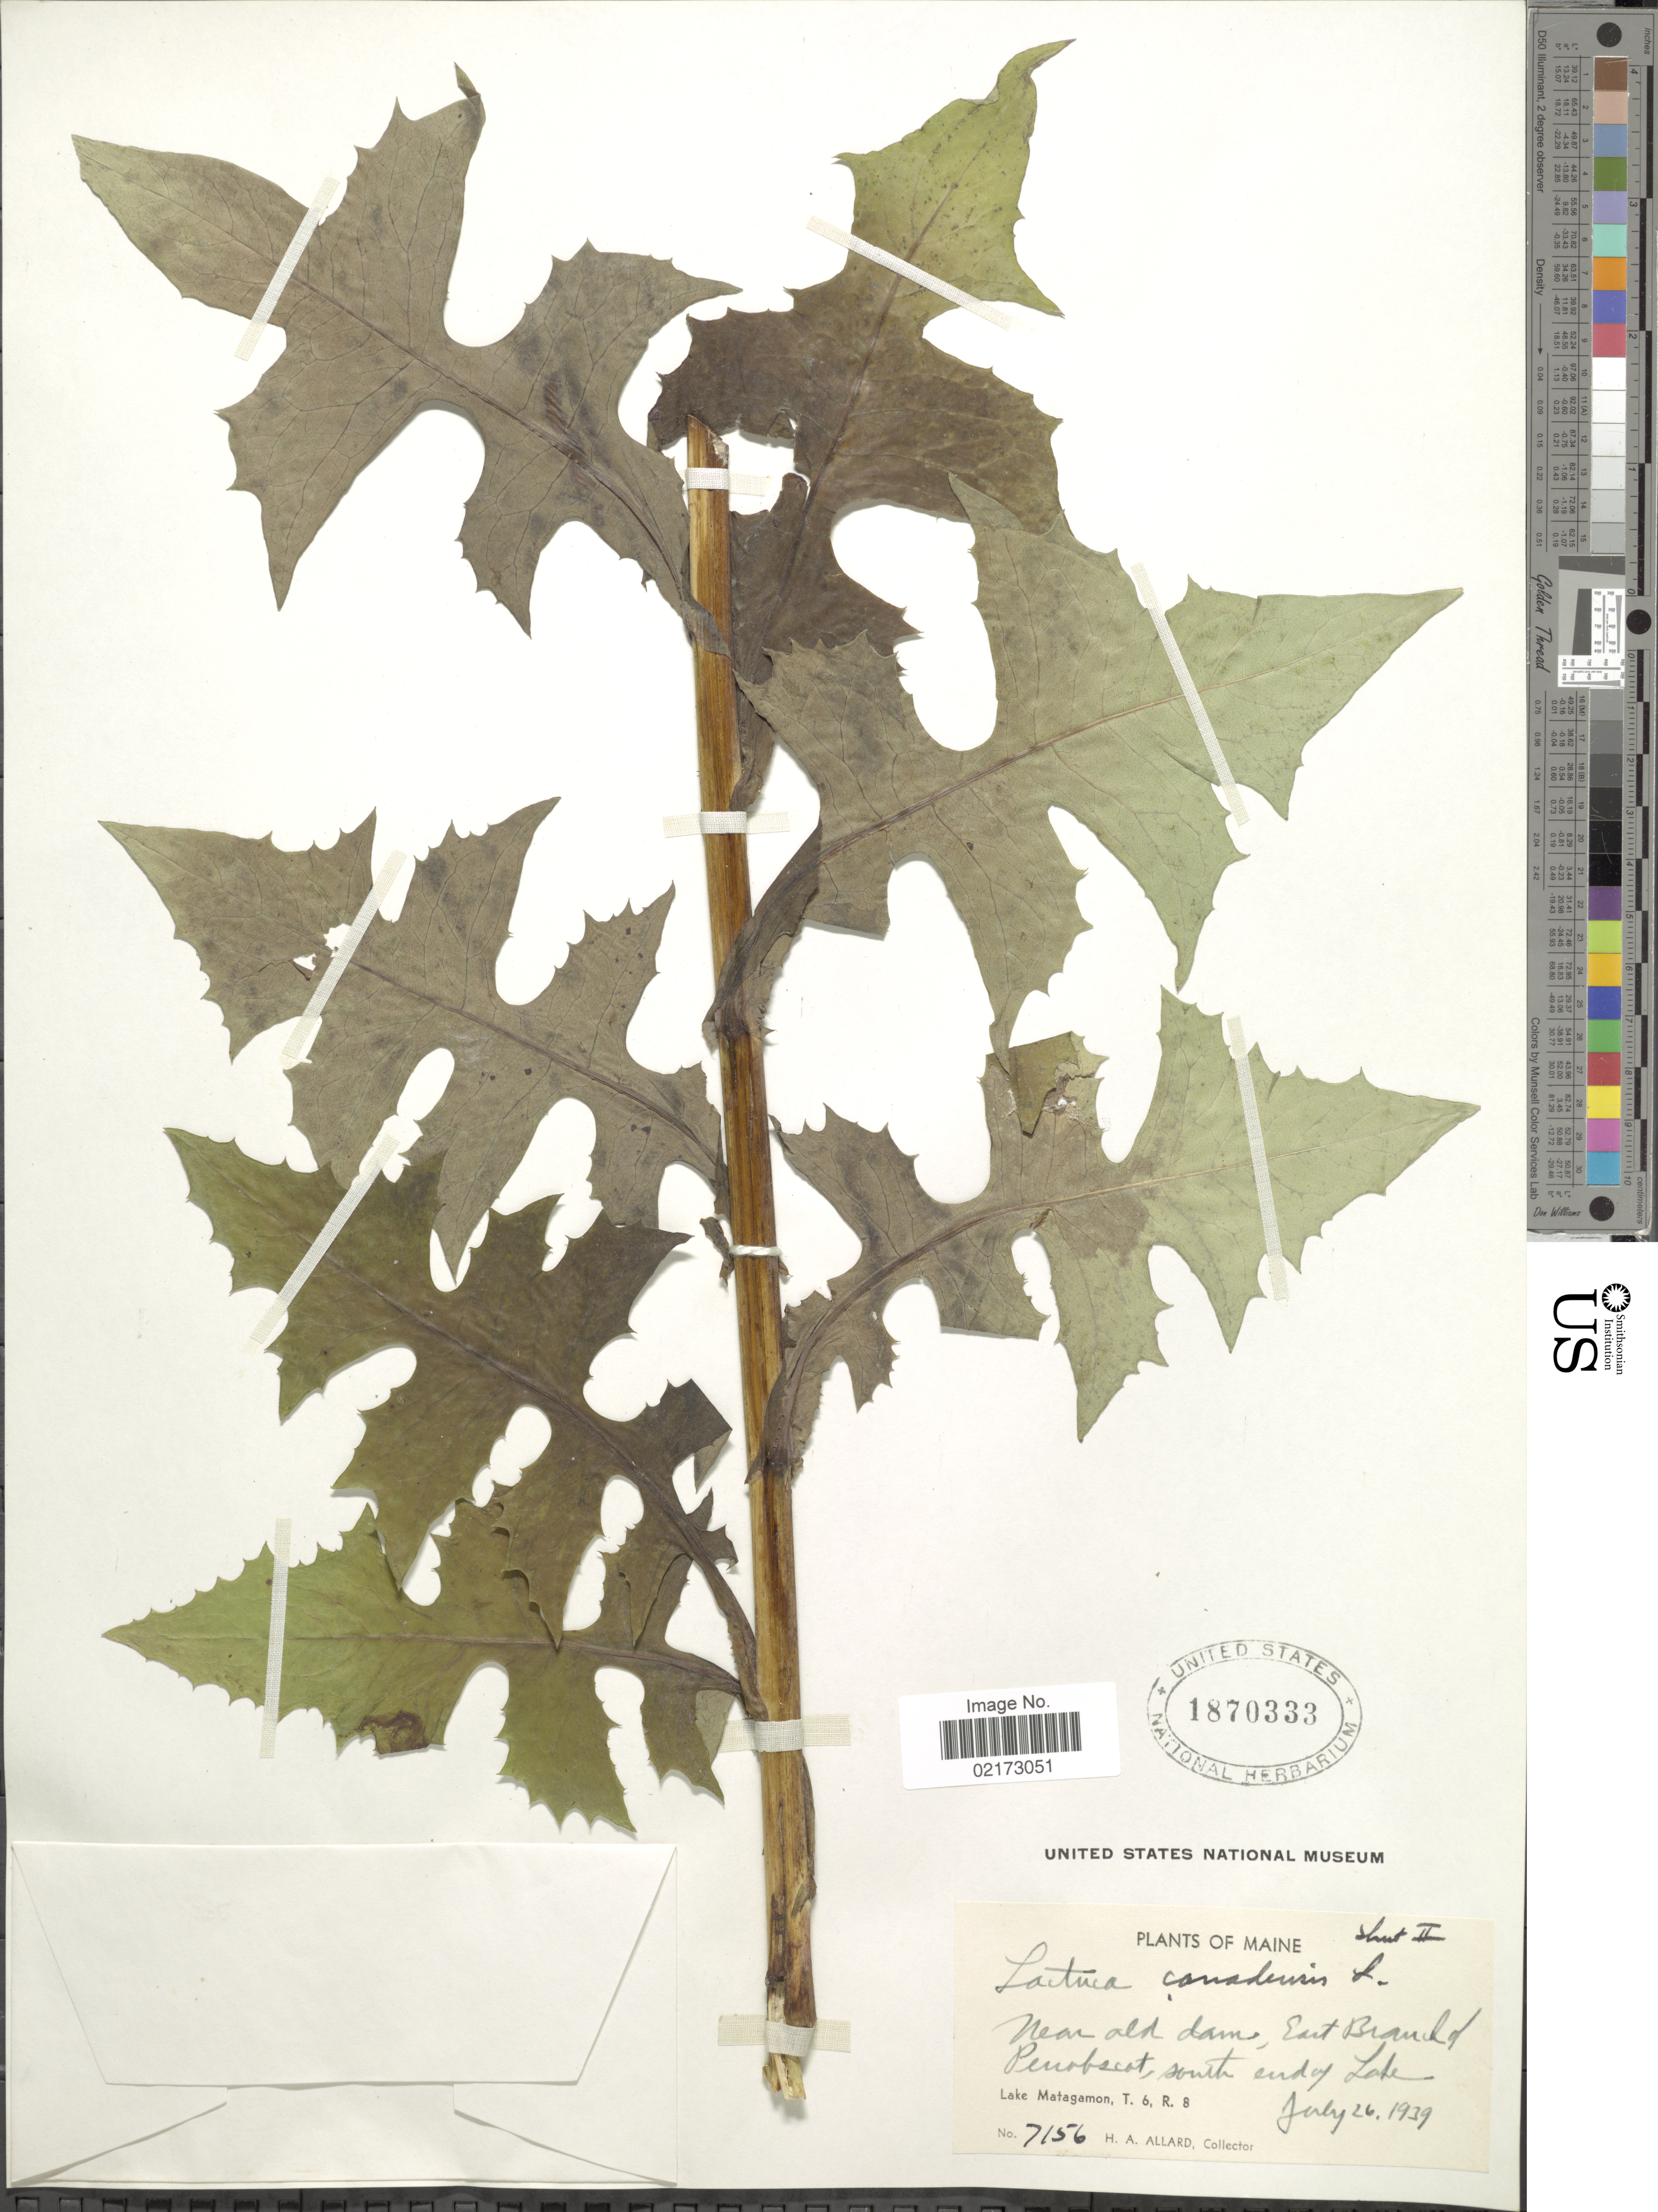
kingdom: Plantae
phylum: Tracheophyta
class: Magnoliopsida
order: Asterales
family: Asteraceae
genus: Lactuca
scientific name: Lactuca canadensis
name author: L.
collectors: H. A. Allard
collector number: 7156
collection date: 1939-07-26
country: United States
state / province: Maine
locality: Near old dam, East Branch of Penobscot, south end of lake, lake Matagamon, T6, R8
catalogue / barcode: US 1870333